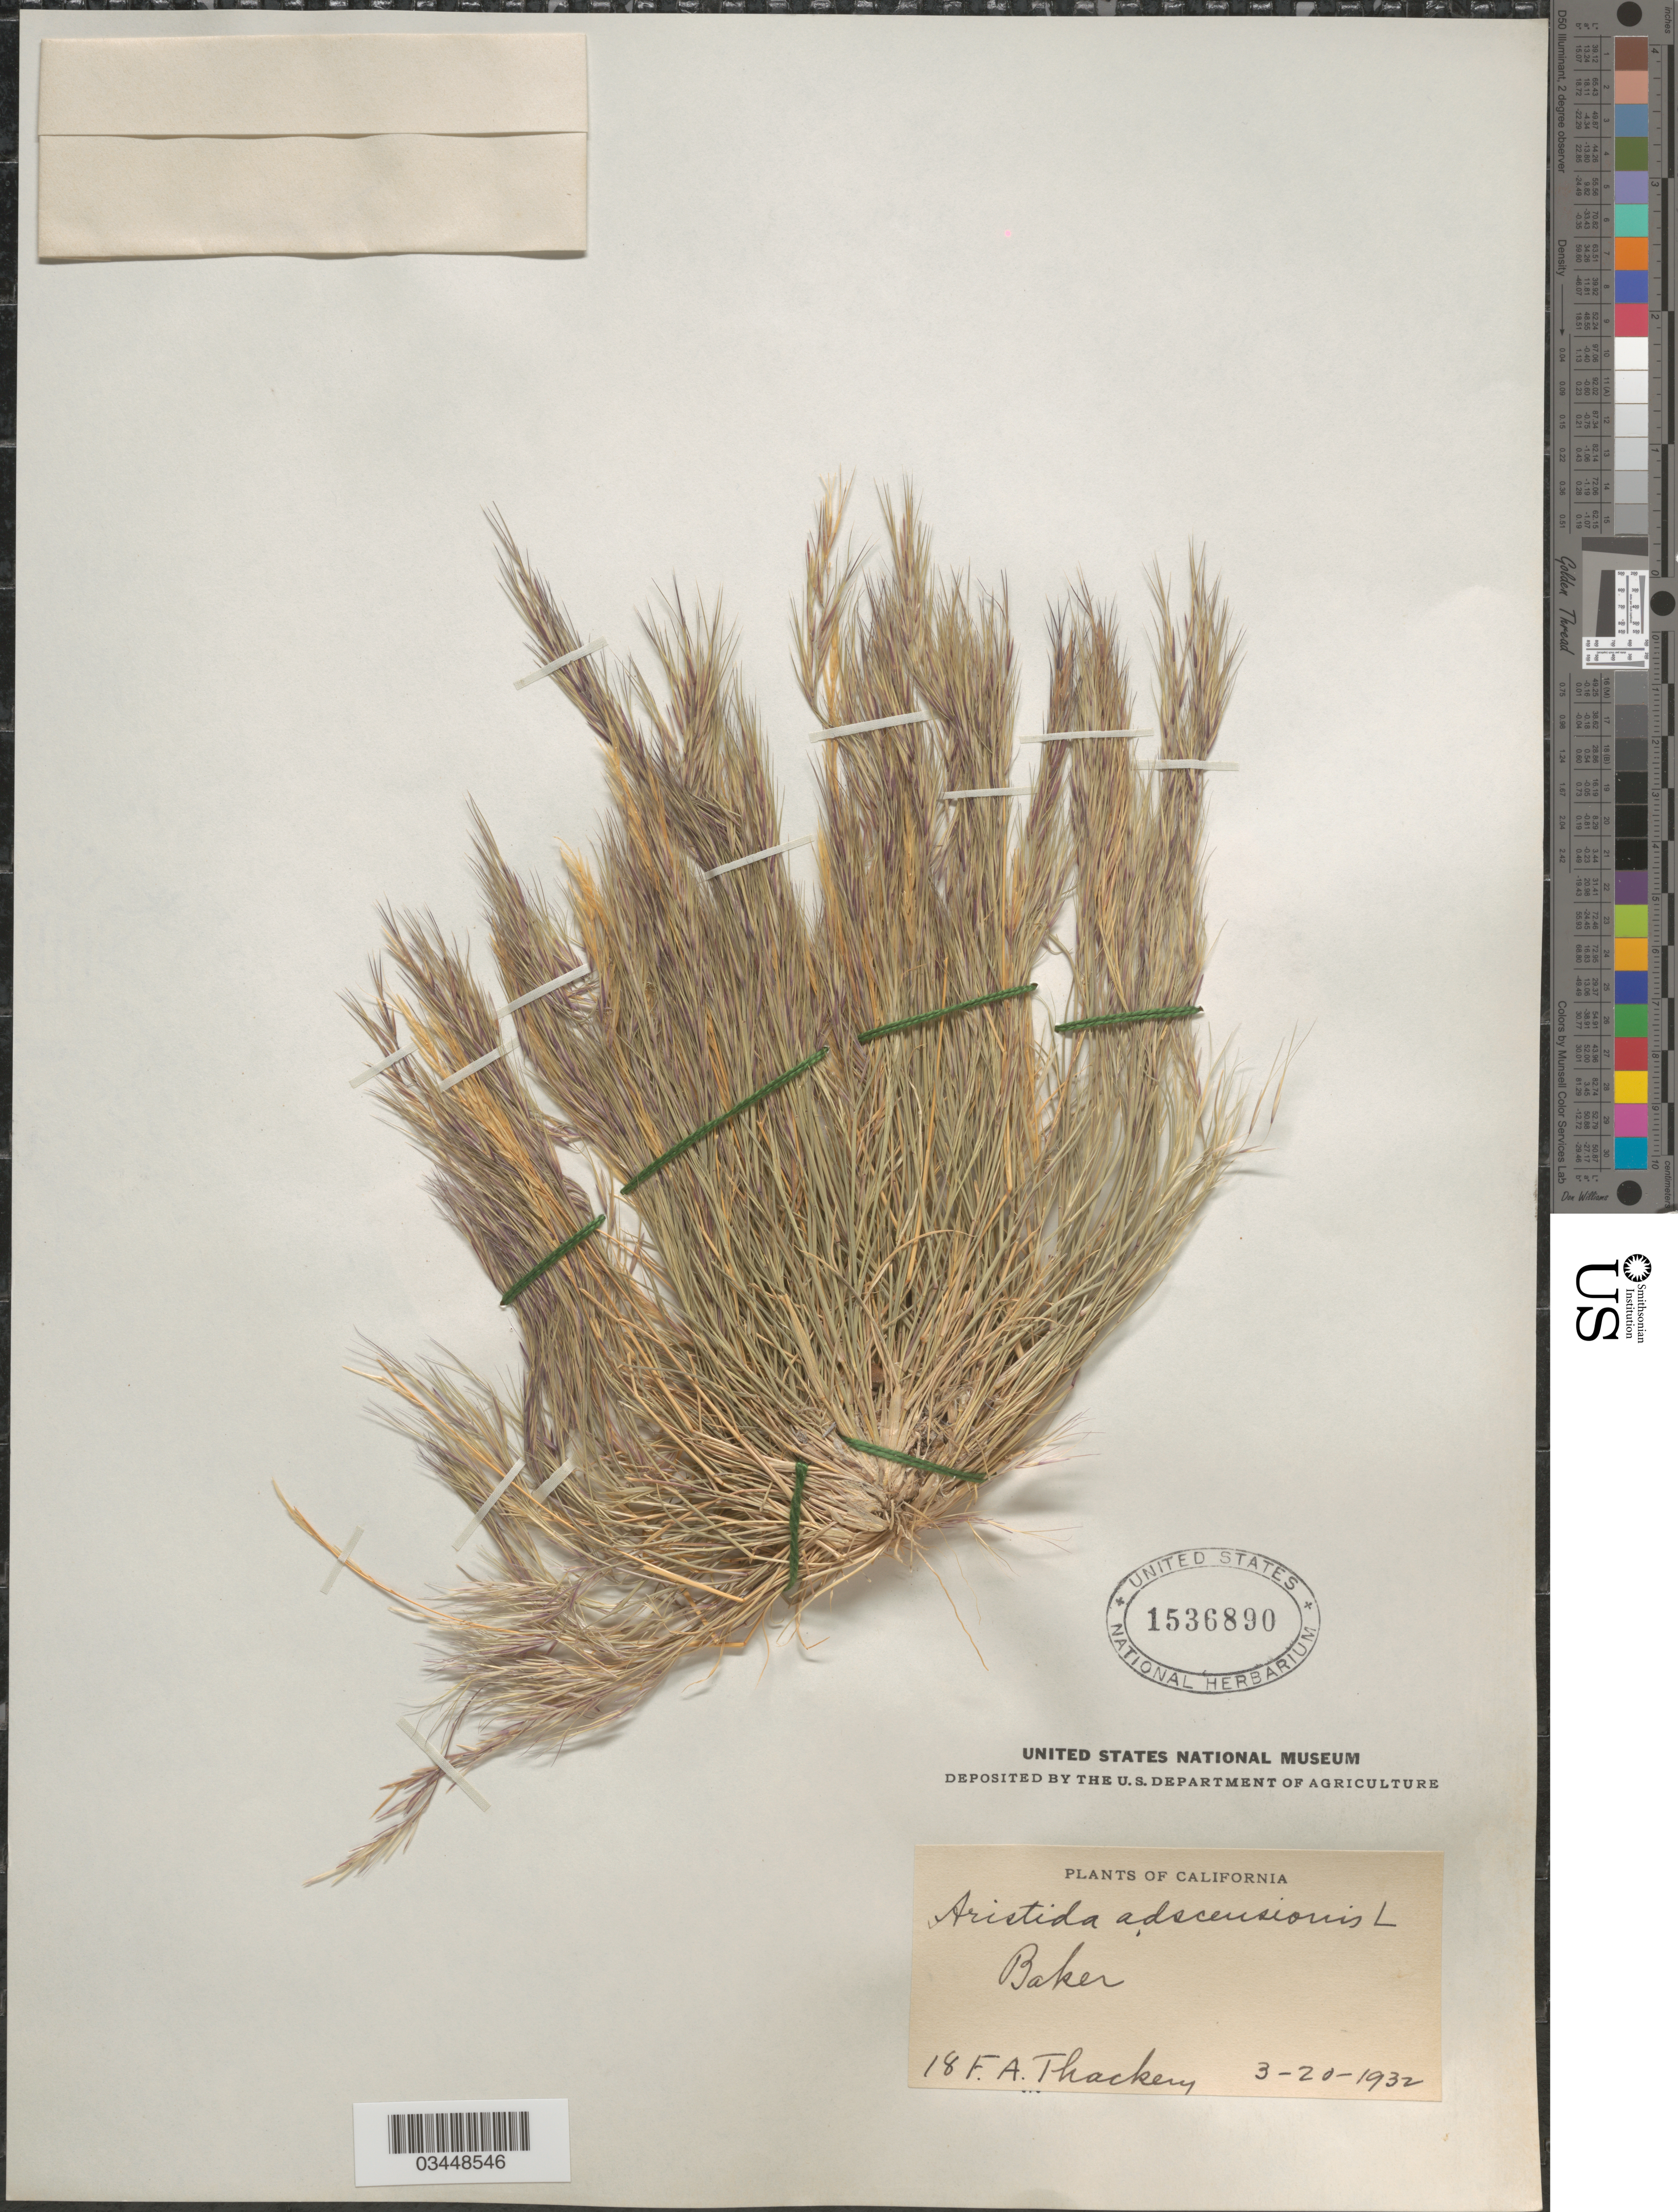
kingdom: Plantae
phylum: Tracheophyta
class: Liliopsida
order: Poales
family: Poaceae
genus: Aristida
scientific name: Aristida adscensionis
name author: L.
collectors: F. Thackery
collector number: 18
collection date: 1932-03-20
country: United States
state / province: California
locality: Baker.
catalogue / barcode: US 1536890